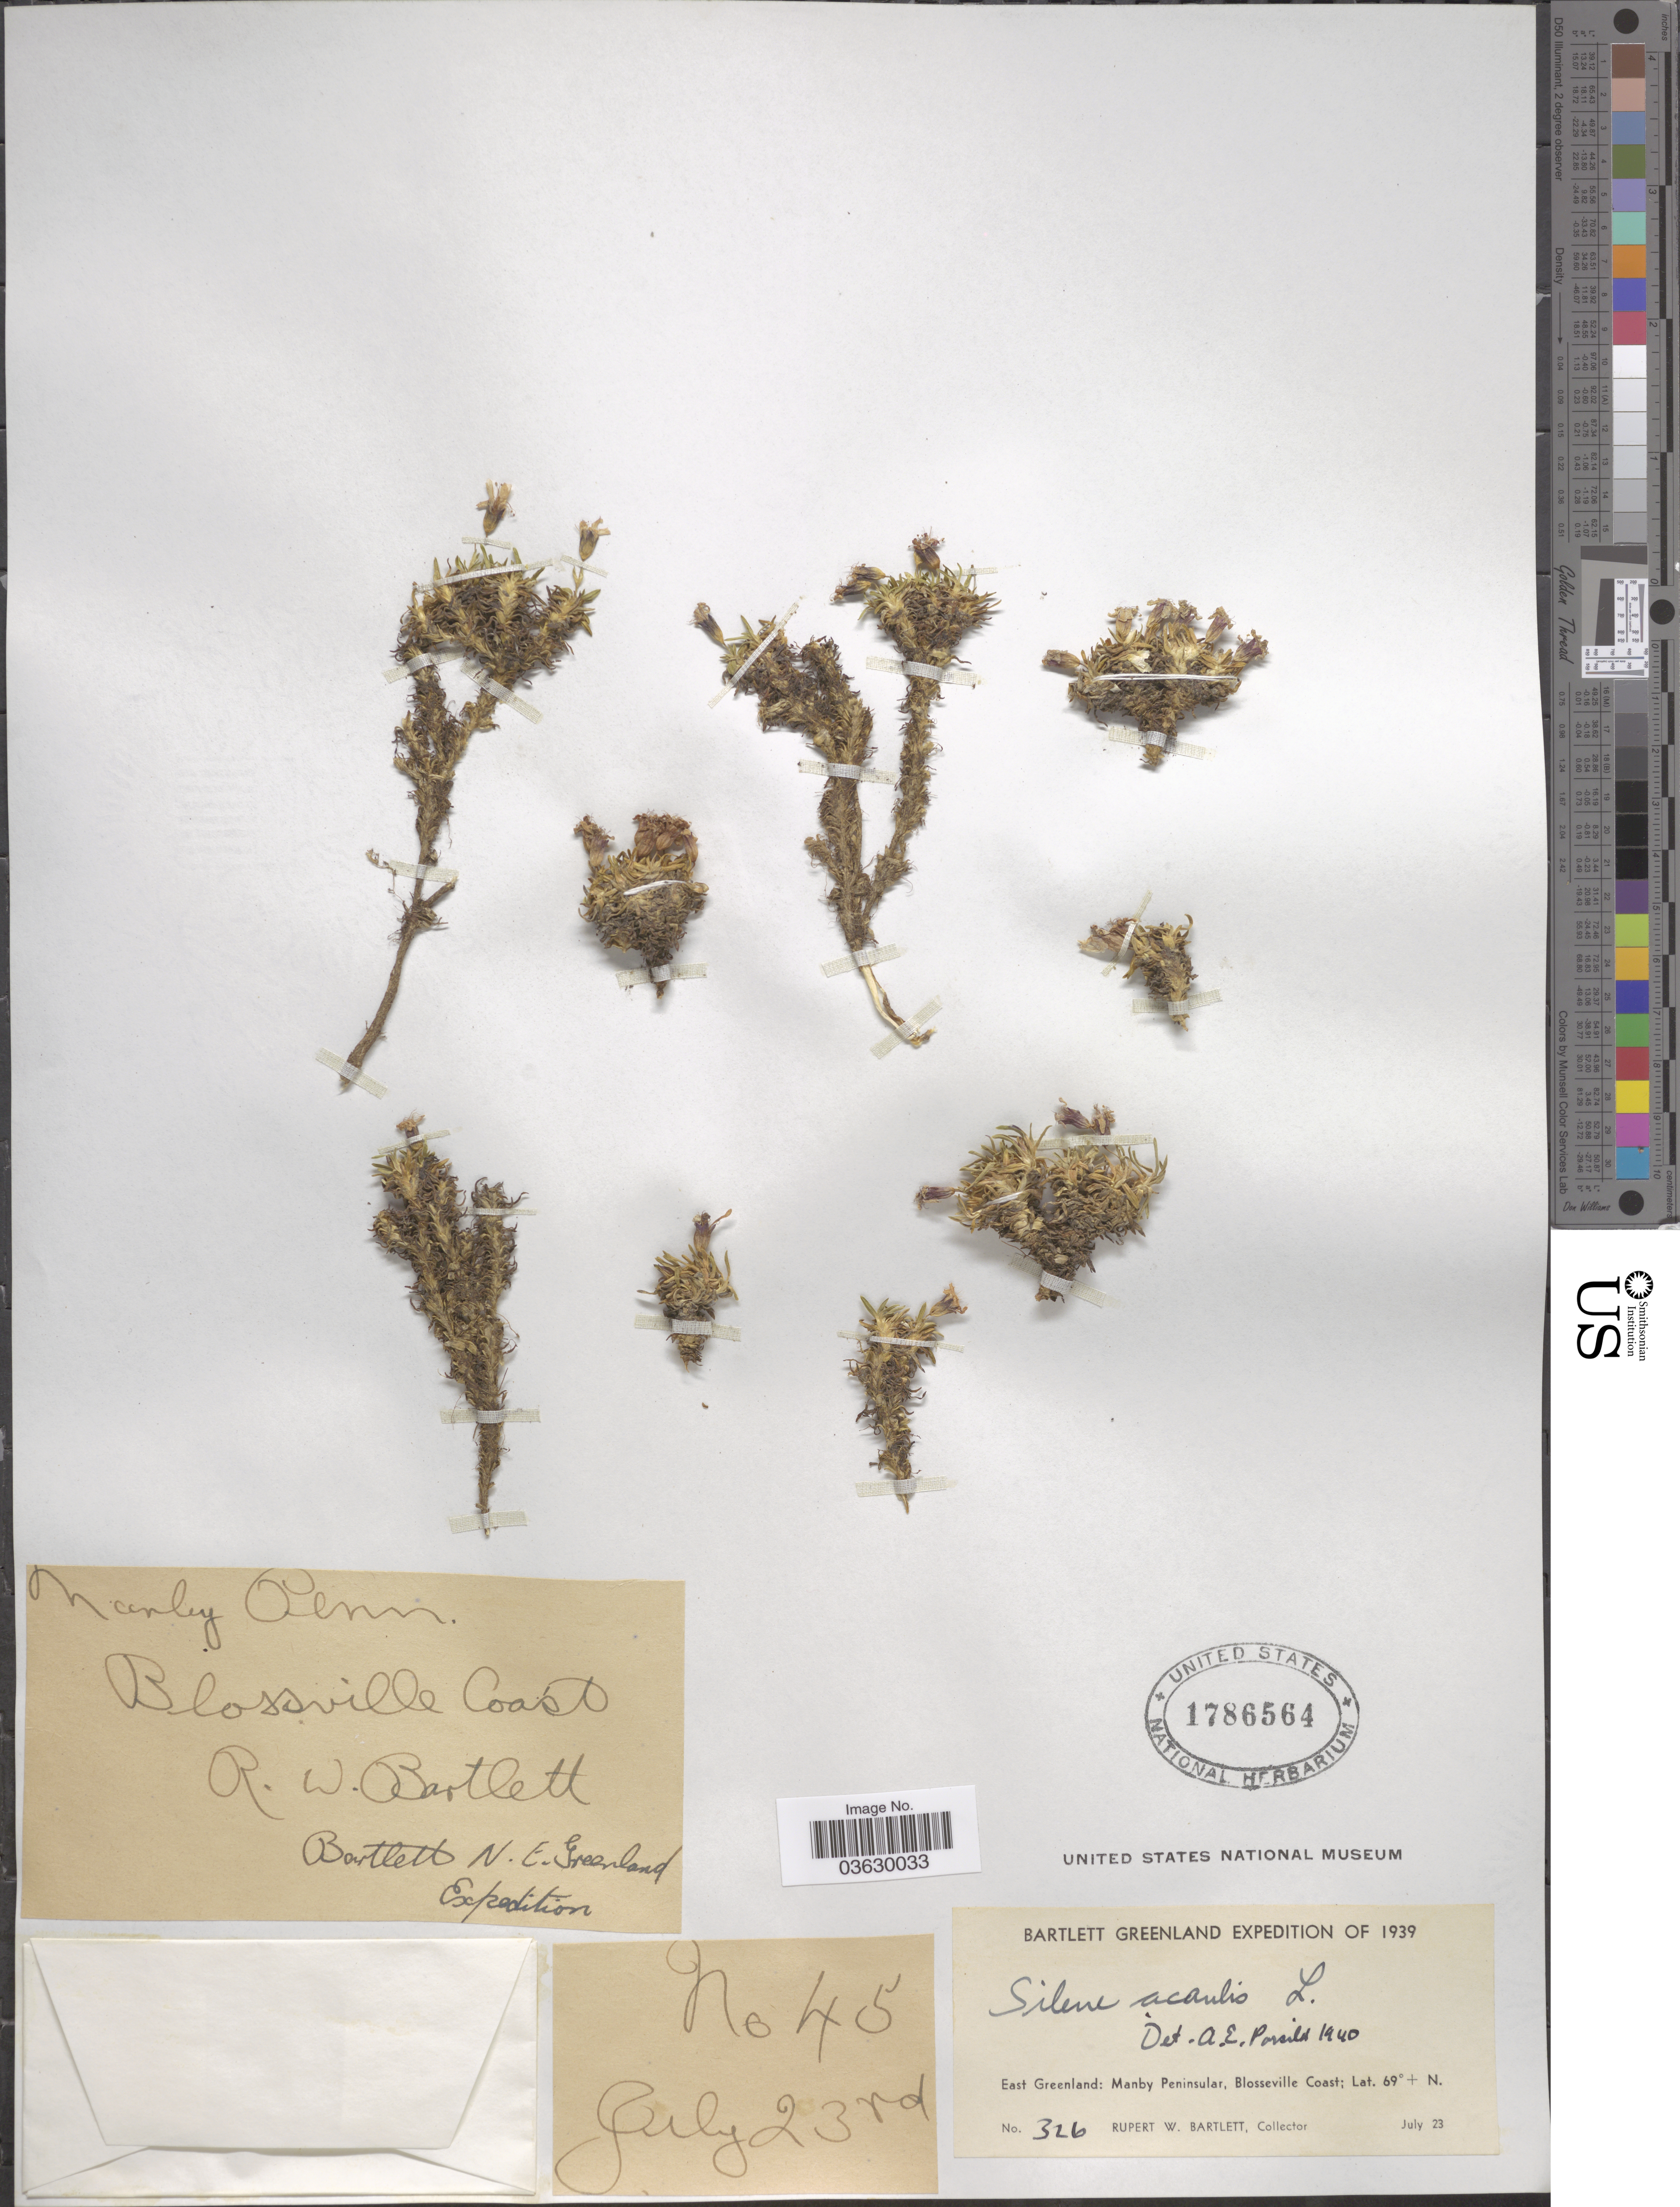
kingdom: Plantae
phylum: Tracheophyta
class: Magnoliopsida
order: Caryophyllales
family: Caryophyllaceae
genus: Silene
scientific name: Silene acaulis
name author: (L.) Jacq.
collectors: R. W. Bartlett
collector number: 326/45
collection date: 1939-07-23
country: Greenland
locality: East Greenland: Manby Peninsular, Blosseville Coast. N. E. Greenland.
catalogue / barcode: US 1786564